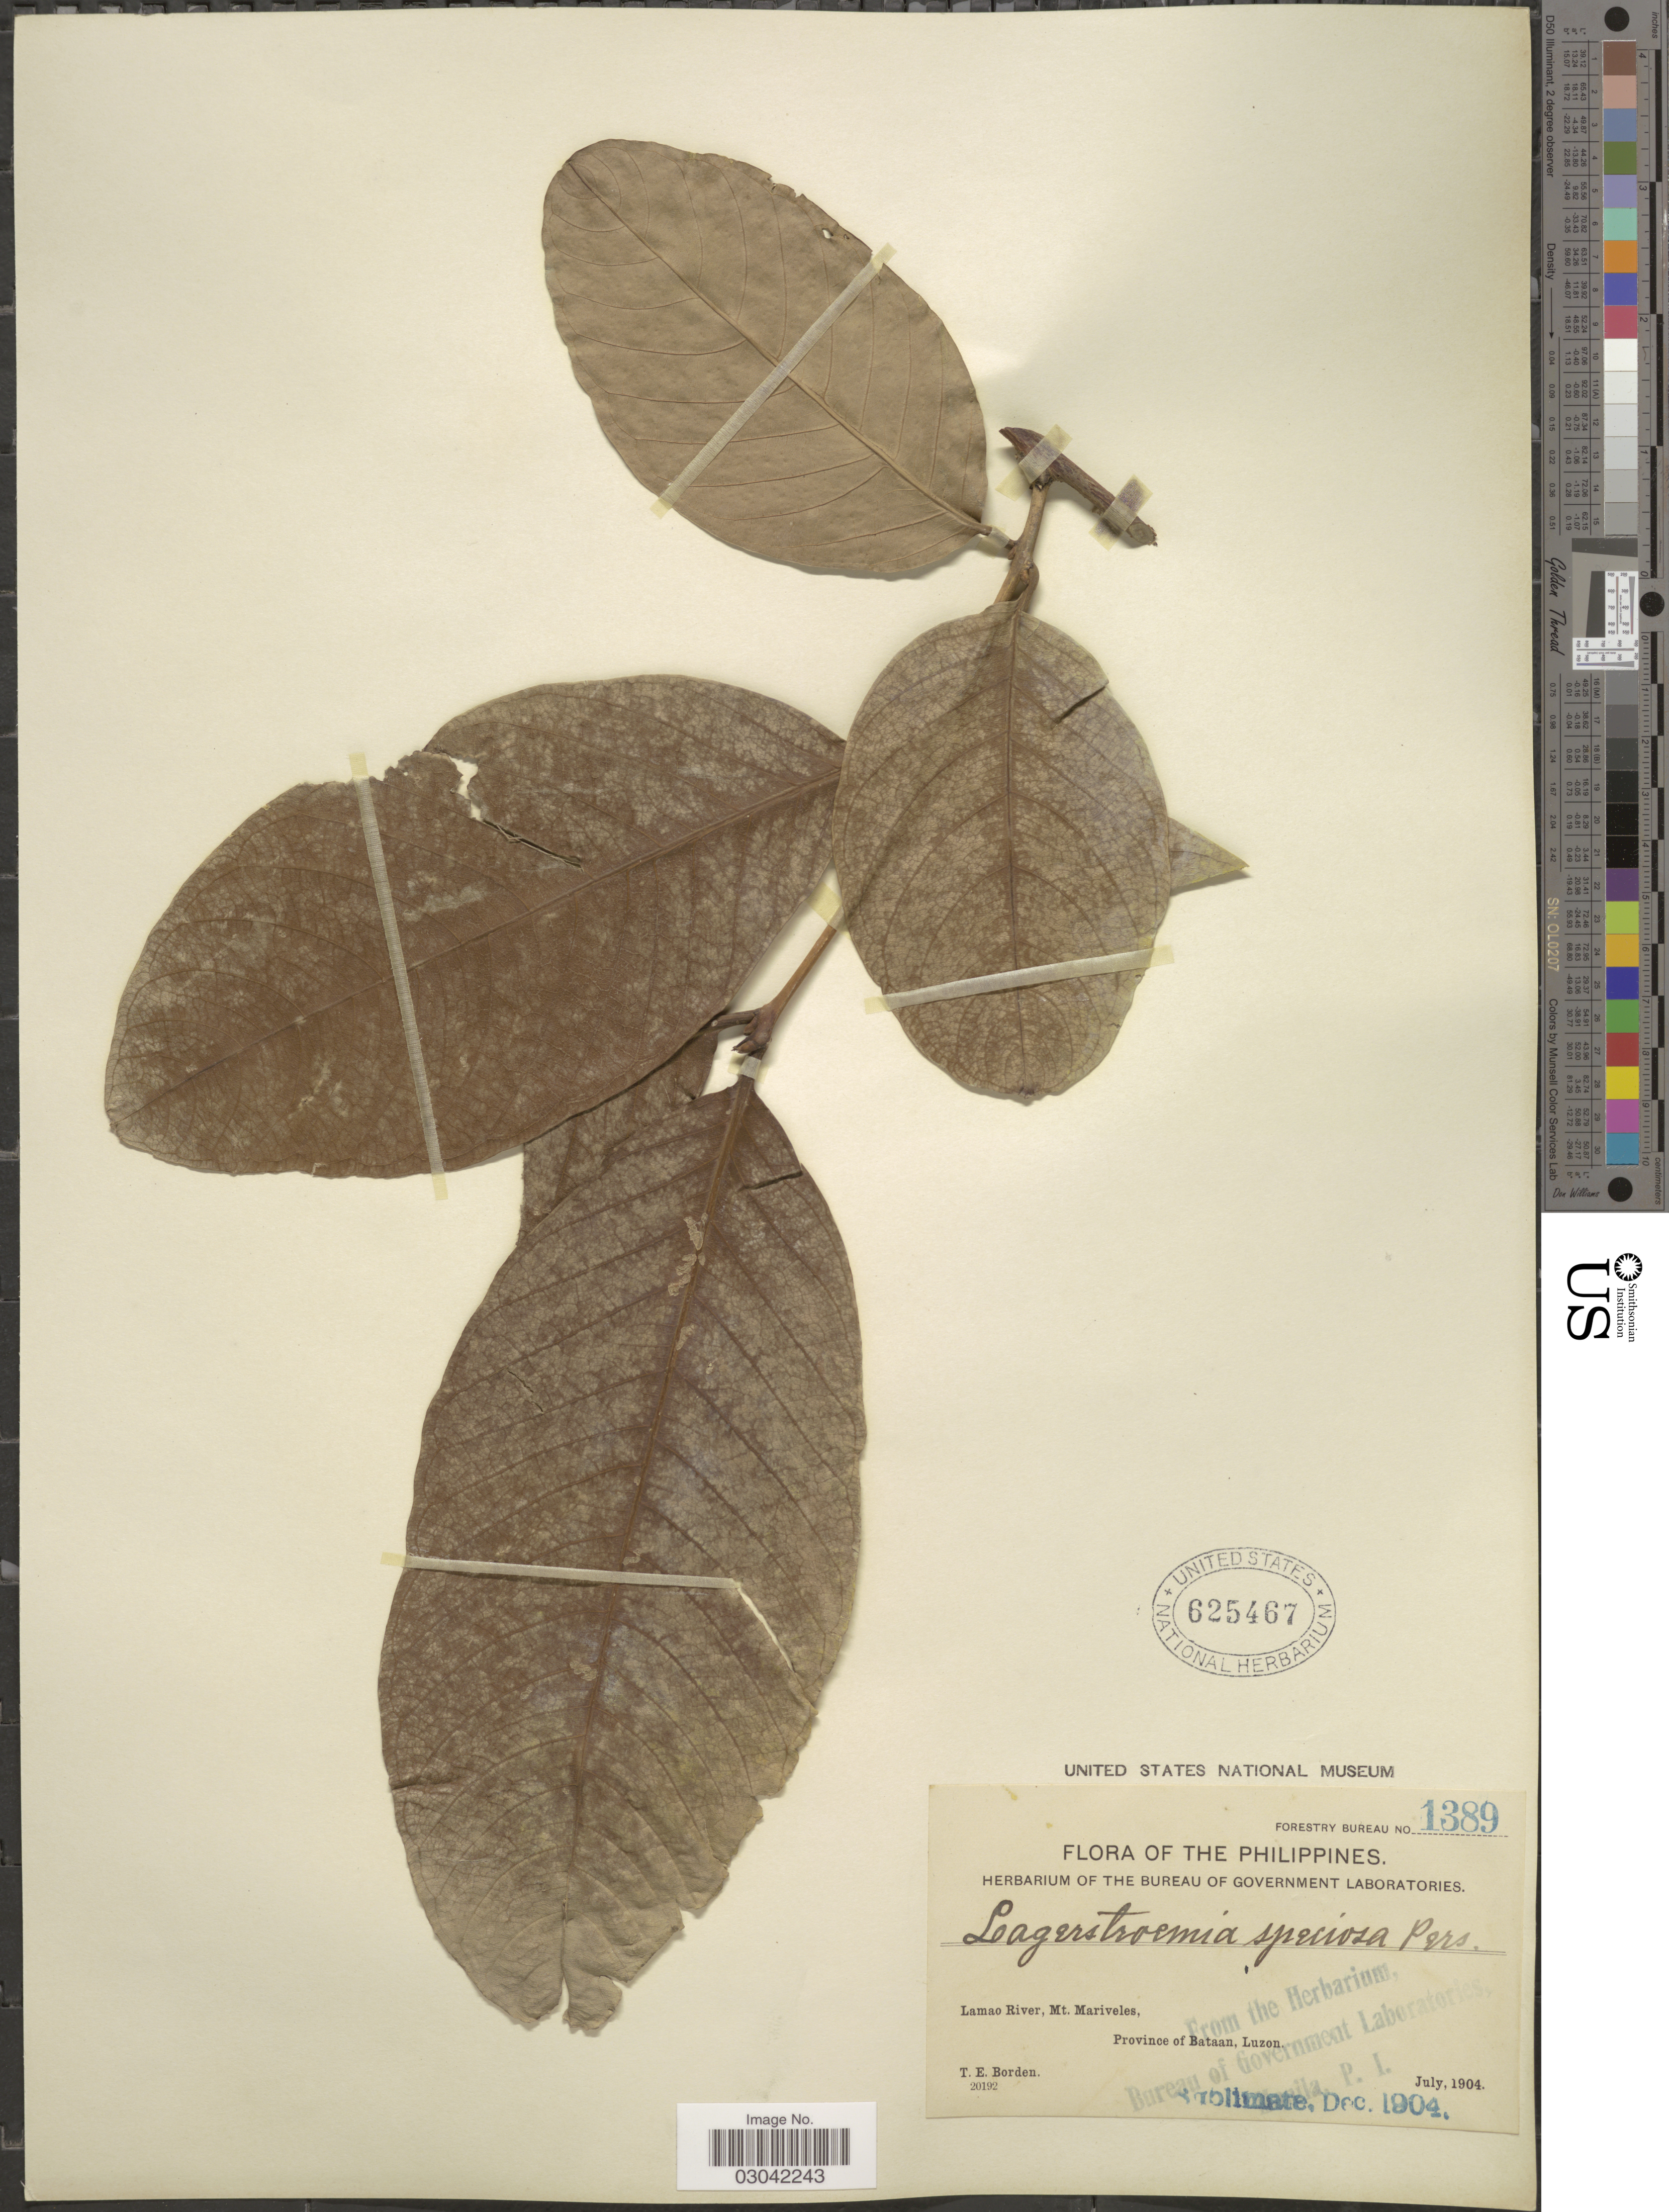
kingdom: Plantae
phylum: Tracheophyta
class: Magnoliopsida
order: Myrtales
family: Lythraceae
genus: Lagerstroemia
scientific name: Lagerstroemia speciosa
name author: (L.) Pers.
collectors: T. E. Borden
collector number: Forestry Bureau 1389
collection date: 1904-07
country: Philippines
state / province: Cagayan Valley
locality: Lamao River, Mt. Mariveles, Province of Bataan, Luzon.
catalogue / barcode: US 625467